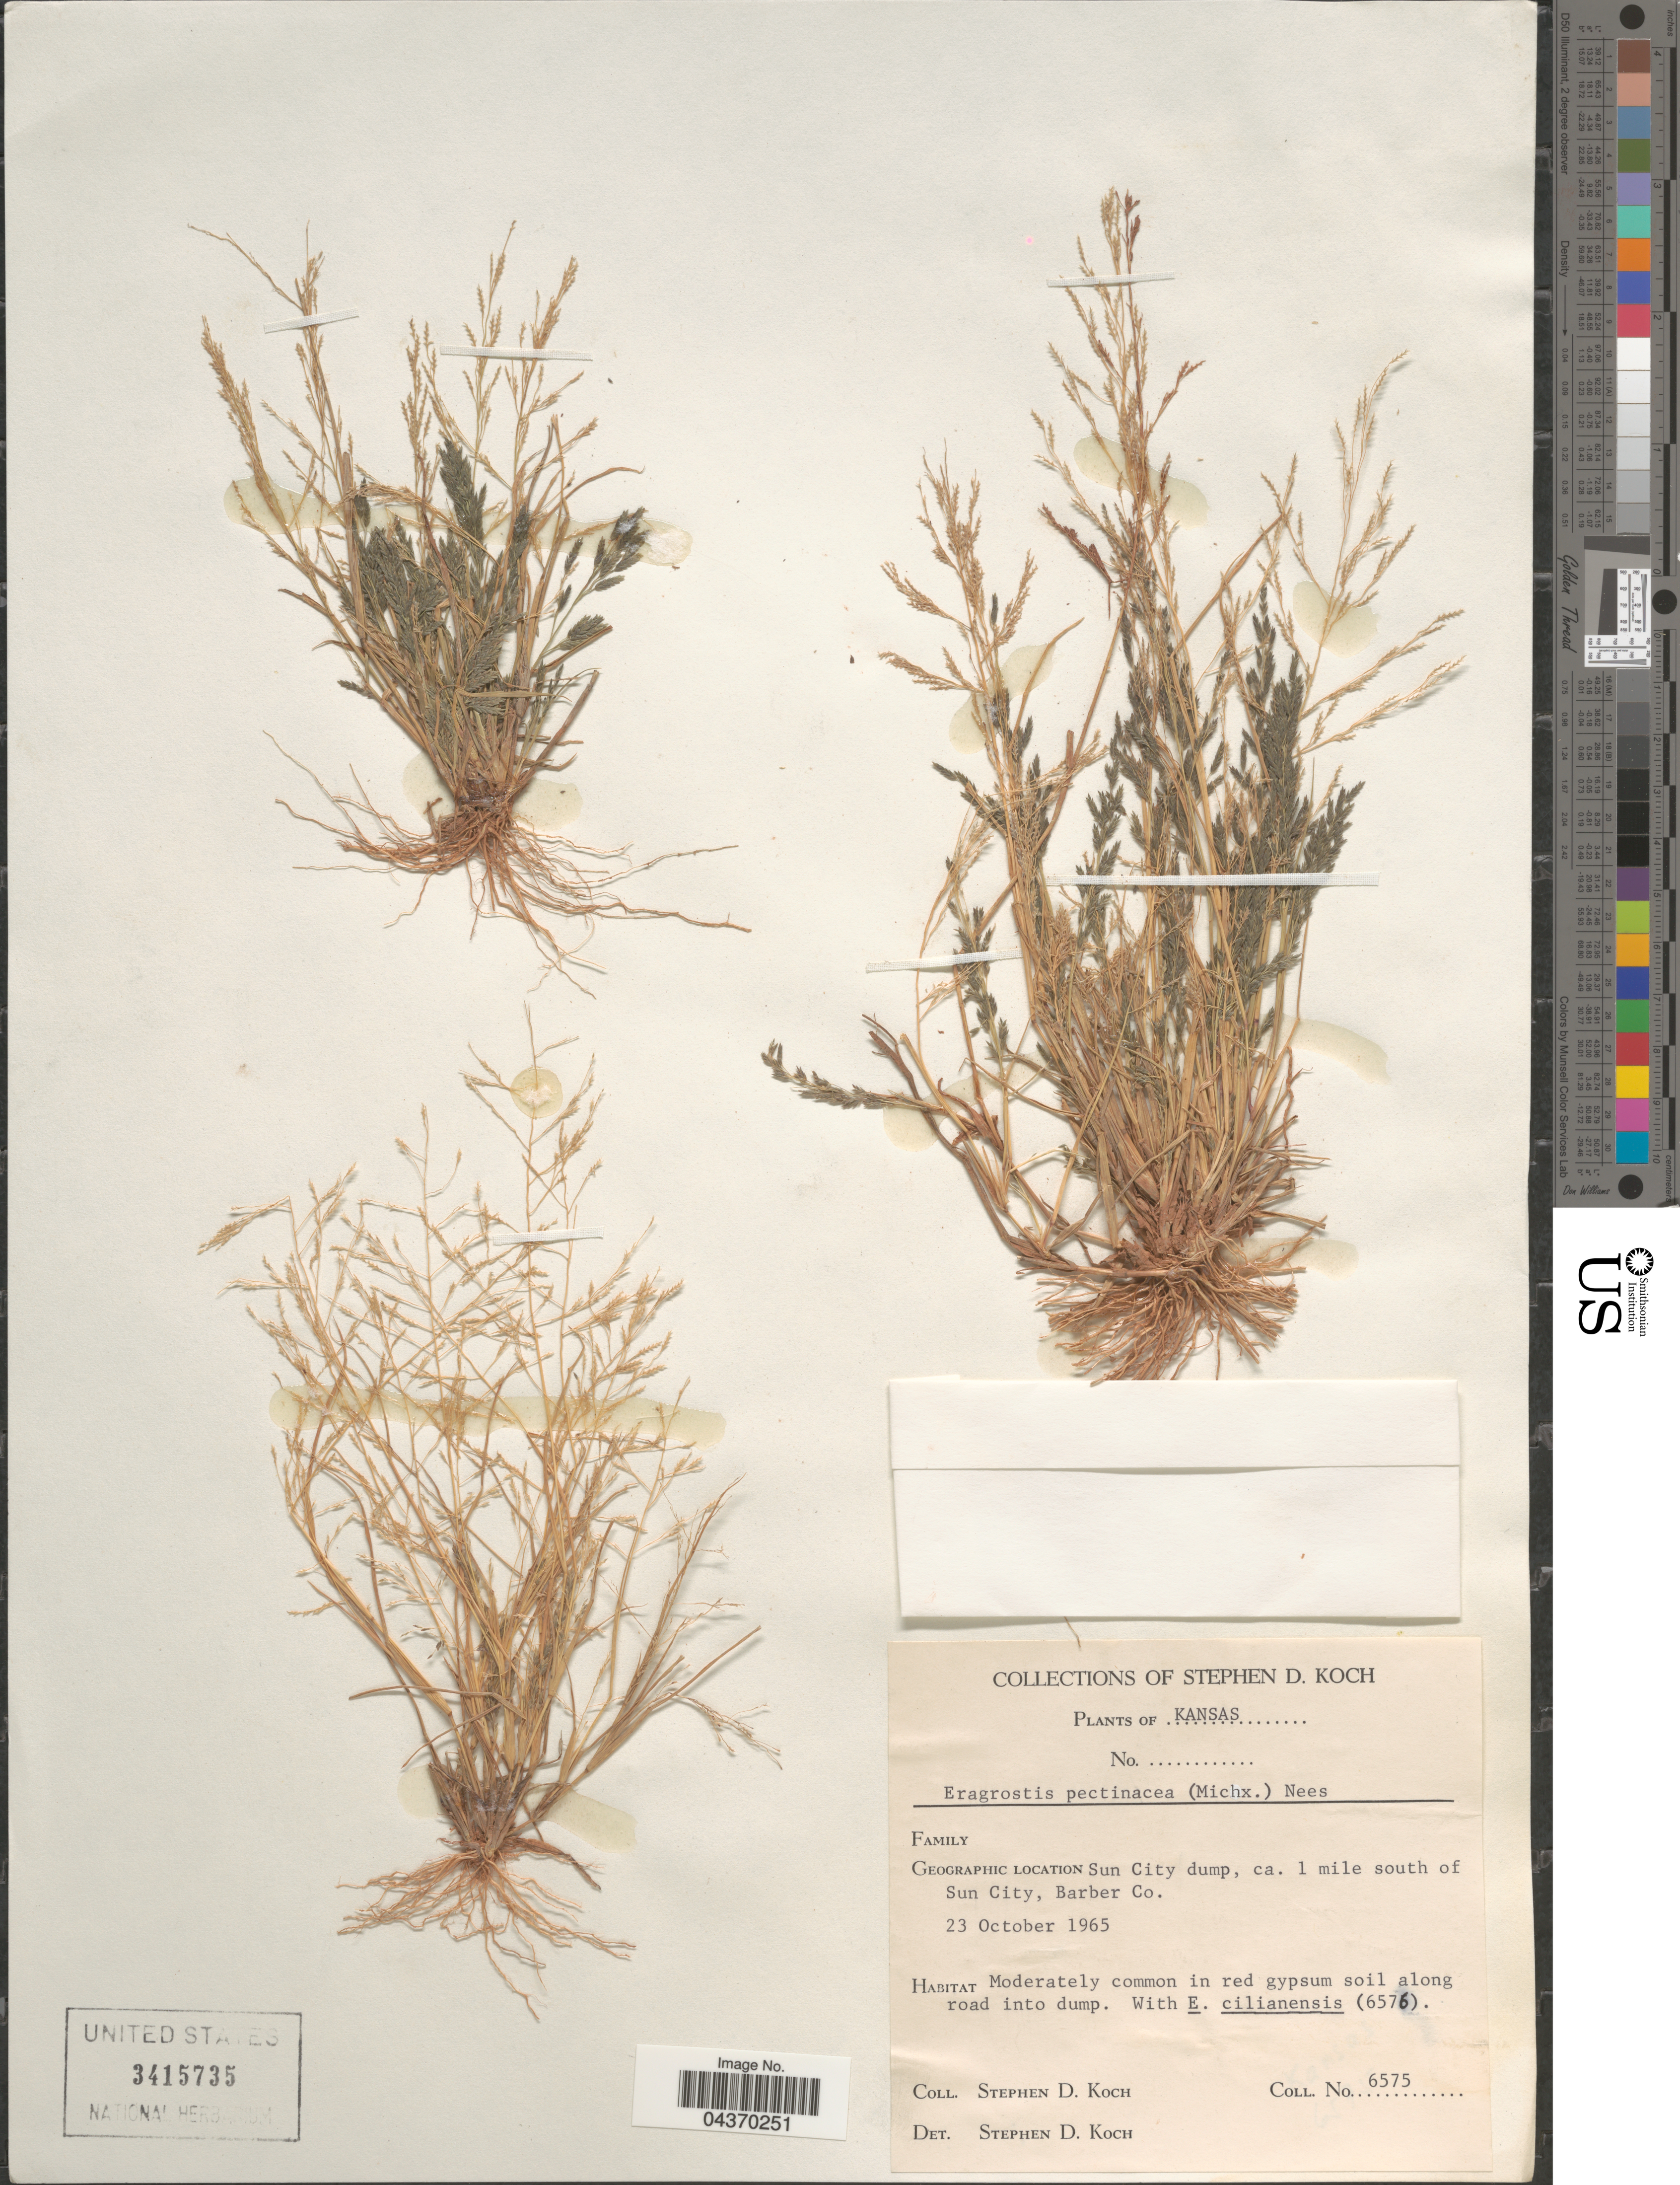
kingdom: Plantae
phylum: Tracheophyta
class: Liliopsida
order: Poales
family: Poaceae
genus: Eragrostis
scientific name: Eragrostis pectinacea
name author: (Michx.) Nees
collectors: S. D. Koch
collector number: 6575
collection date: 1965-10-23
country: United States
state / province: Kansas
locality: Sun City dump, ca. 1 mile south of Sun City, Barber Co.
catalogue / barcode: US 3415735